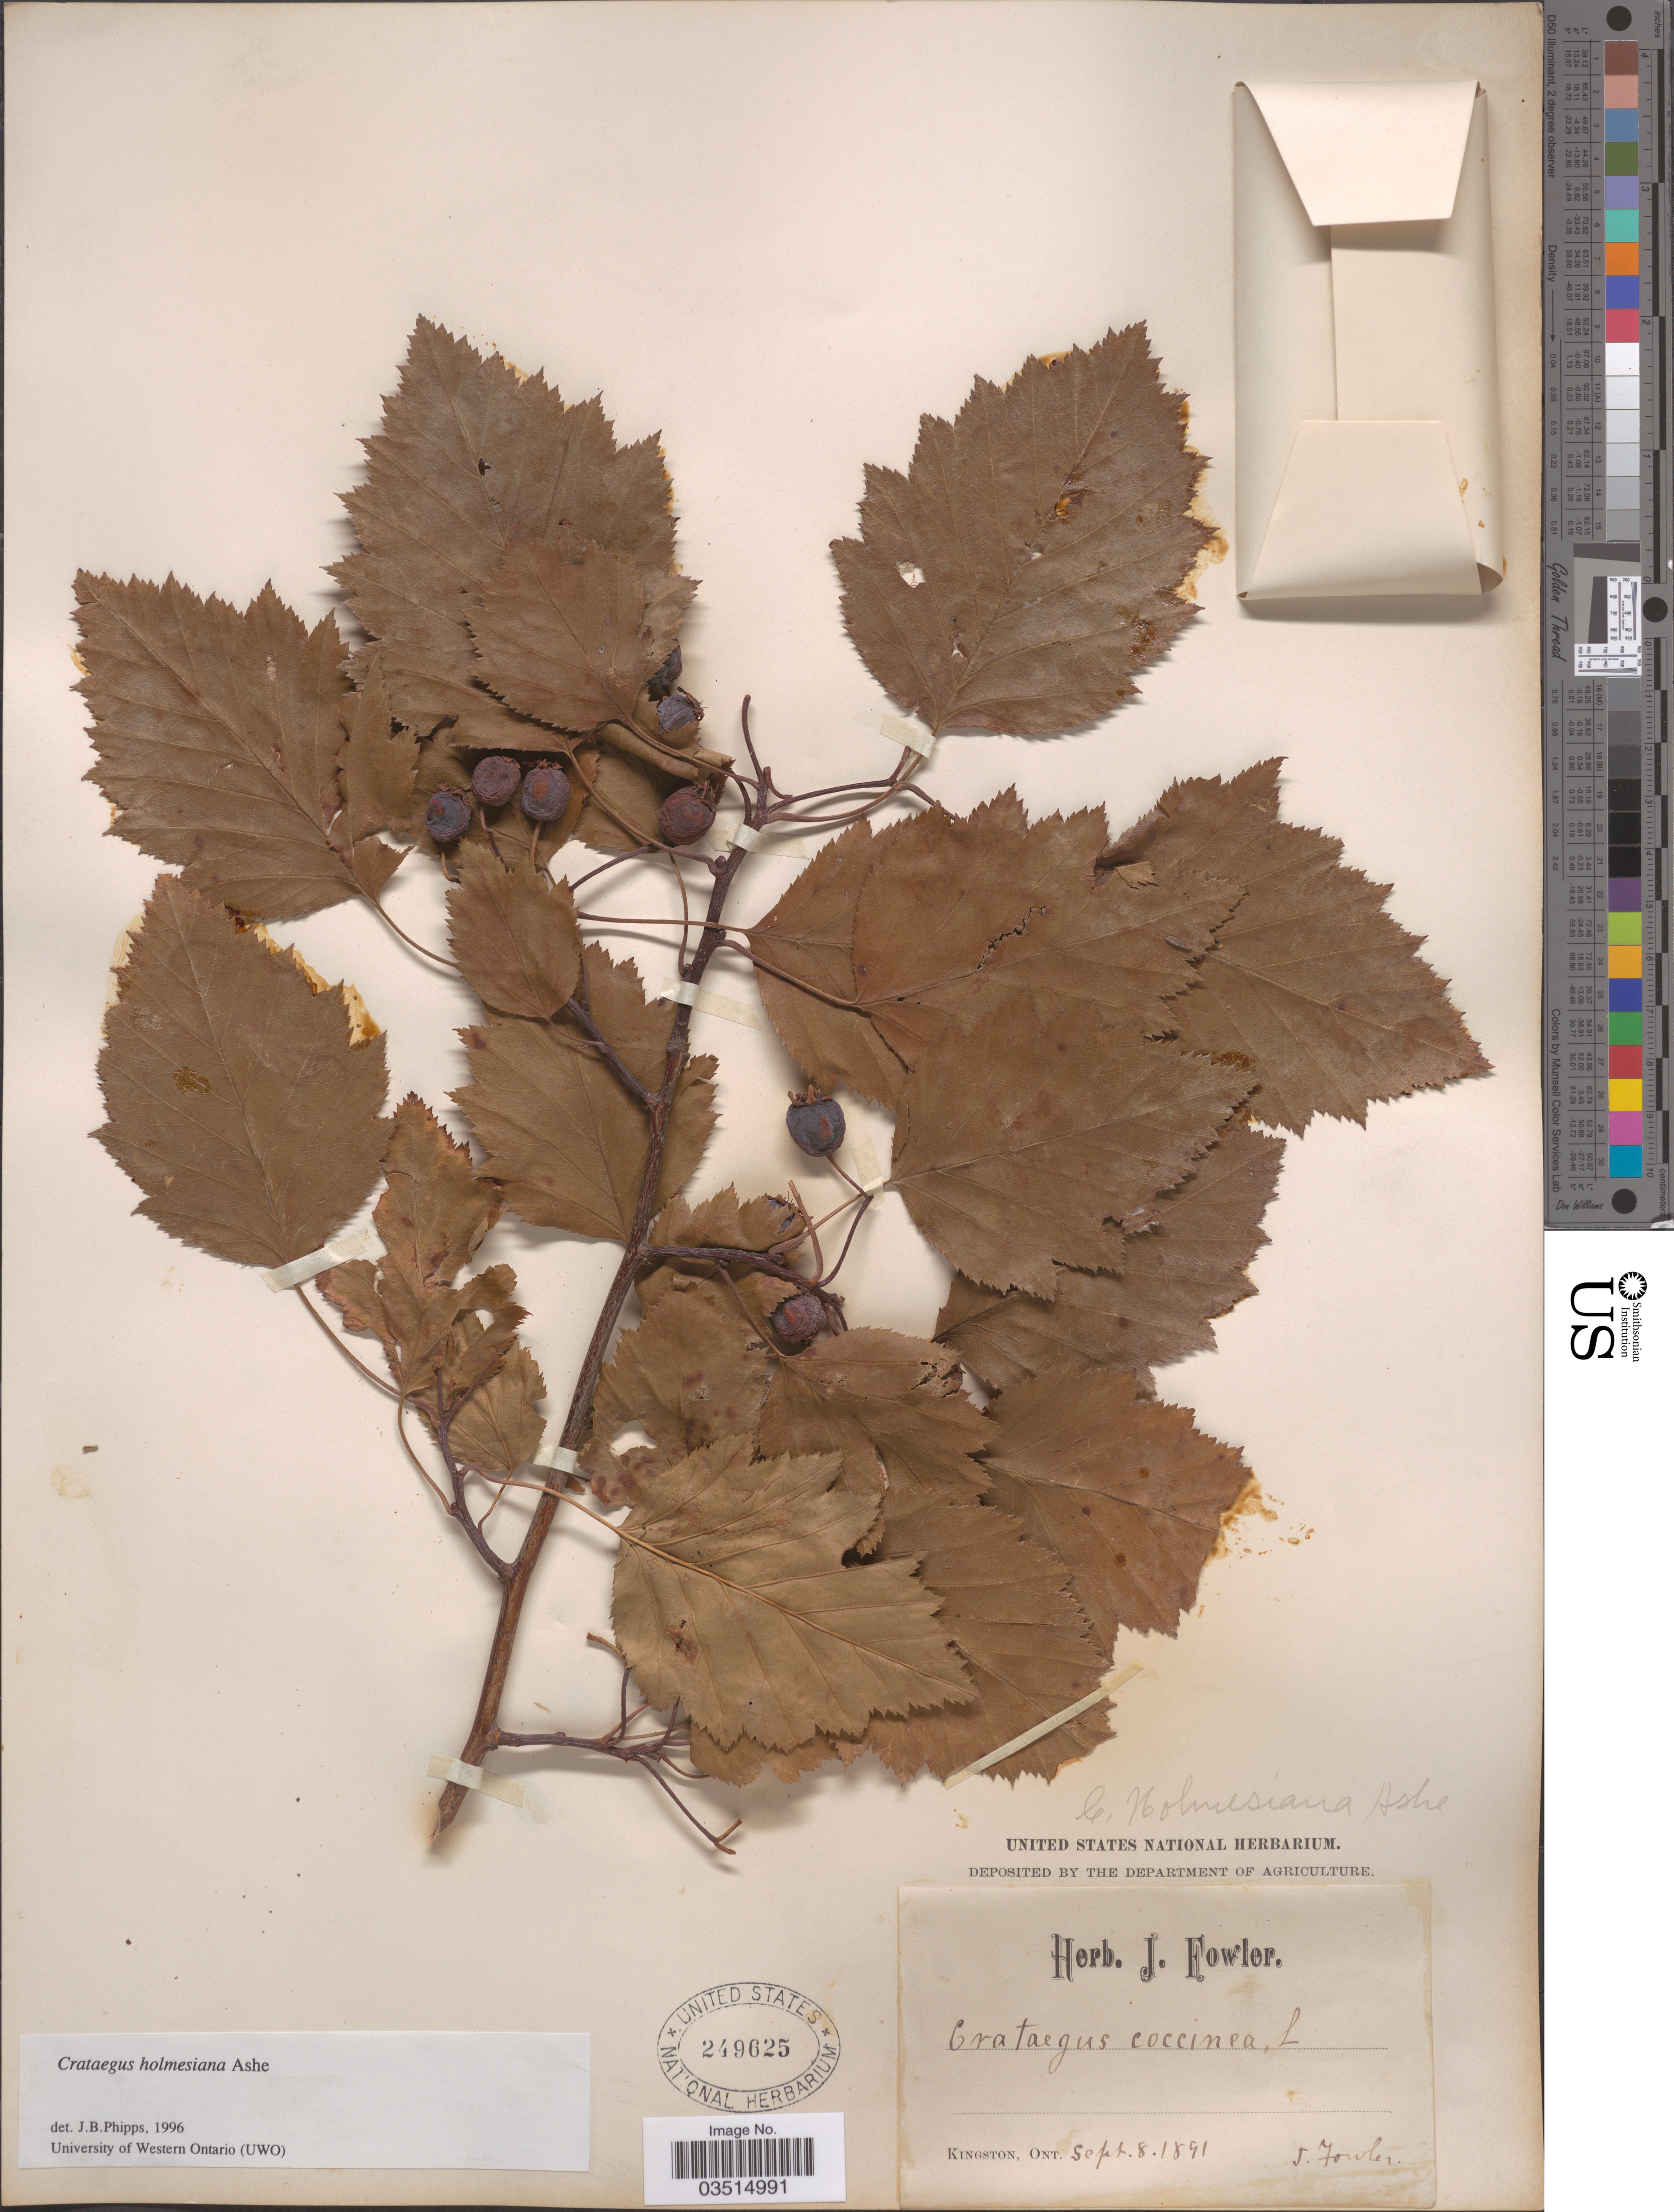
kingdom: Plantae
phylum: Tracheophyta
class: Magnoliopsida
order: Rosales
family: Rosaceae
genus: Crataegus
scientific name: Crataegus holmesiana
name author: Ashe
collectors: J. Fowler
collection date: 1891-09-08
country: Canada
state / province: Ontario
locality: Kingston.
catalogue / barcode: US 249625